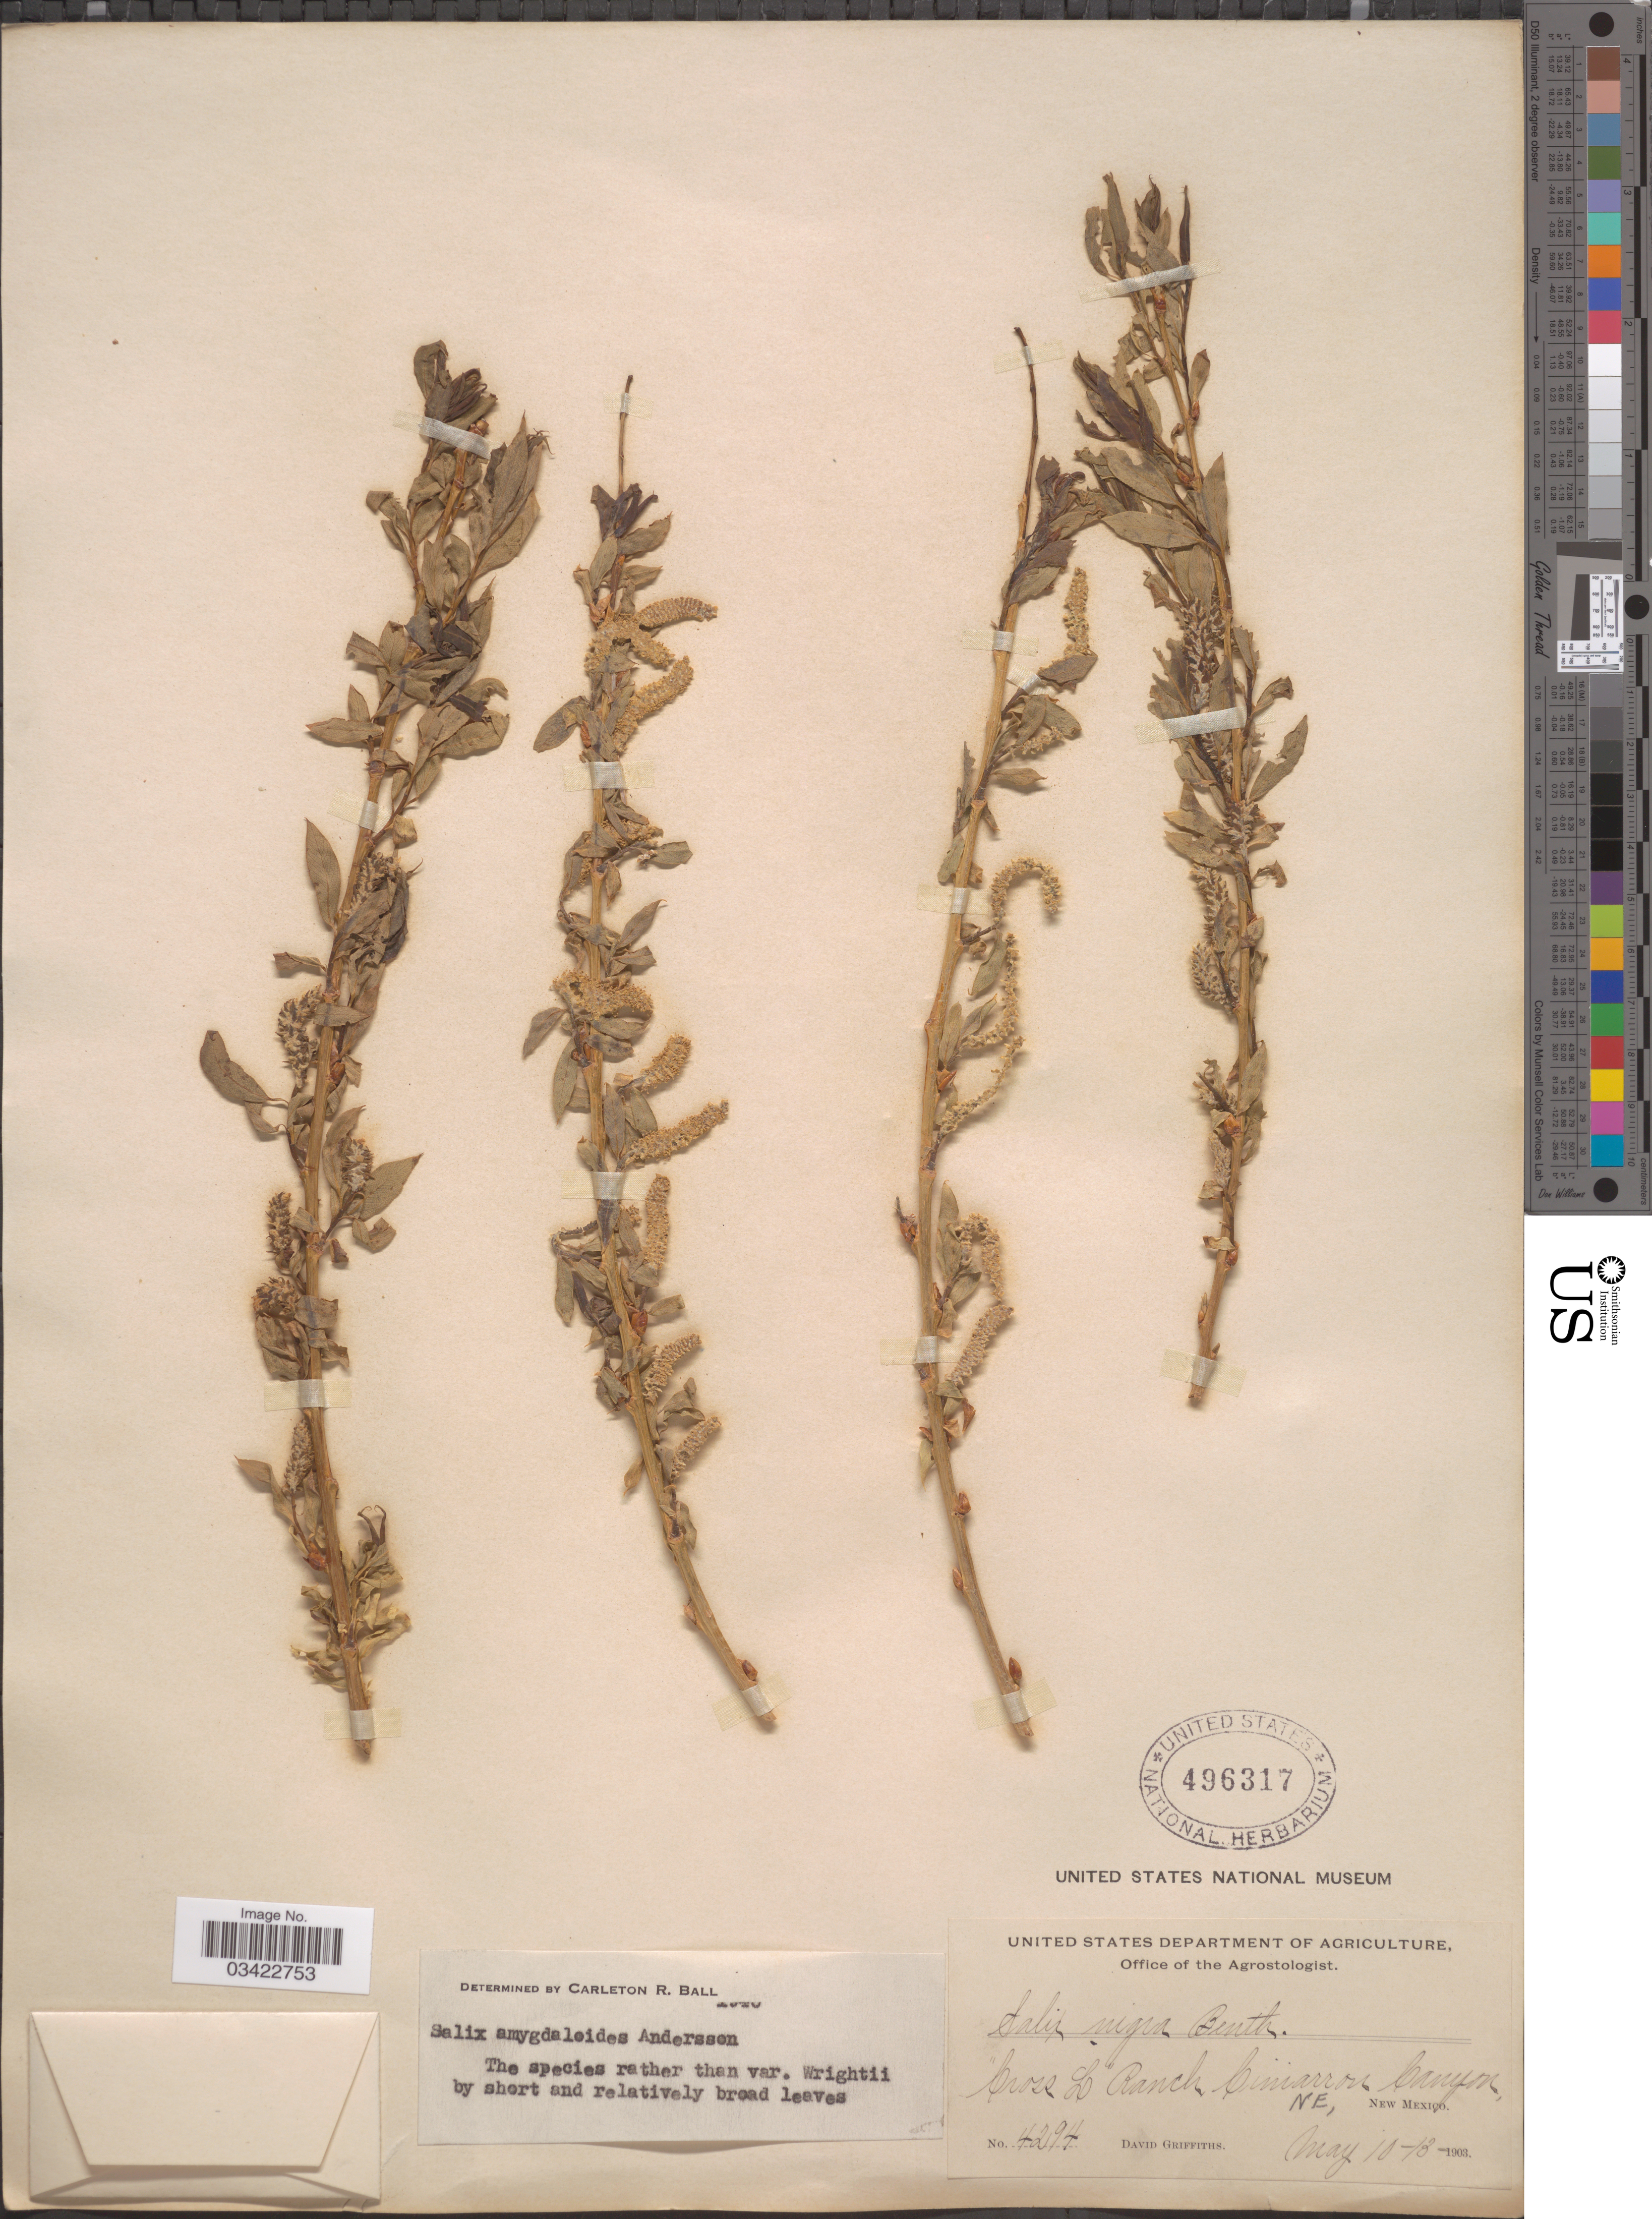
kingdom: Plantae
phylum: Tracheophyta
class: Magnoliopsida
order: Malpighiales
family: Salicaceae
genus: Salix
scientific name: Salix amygdaloides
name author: Andersson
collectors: D. Griffiths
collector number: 4294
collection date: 1903-05-10/1903-05-13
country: United States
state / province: New Mexico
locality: Cross L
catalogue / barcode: US 496317